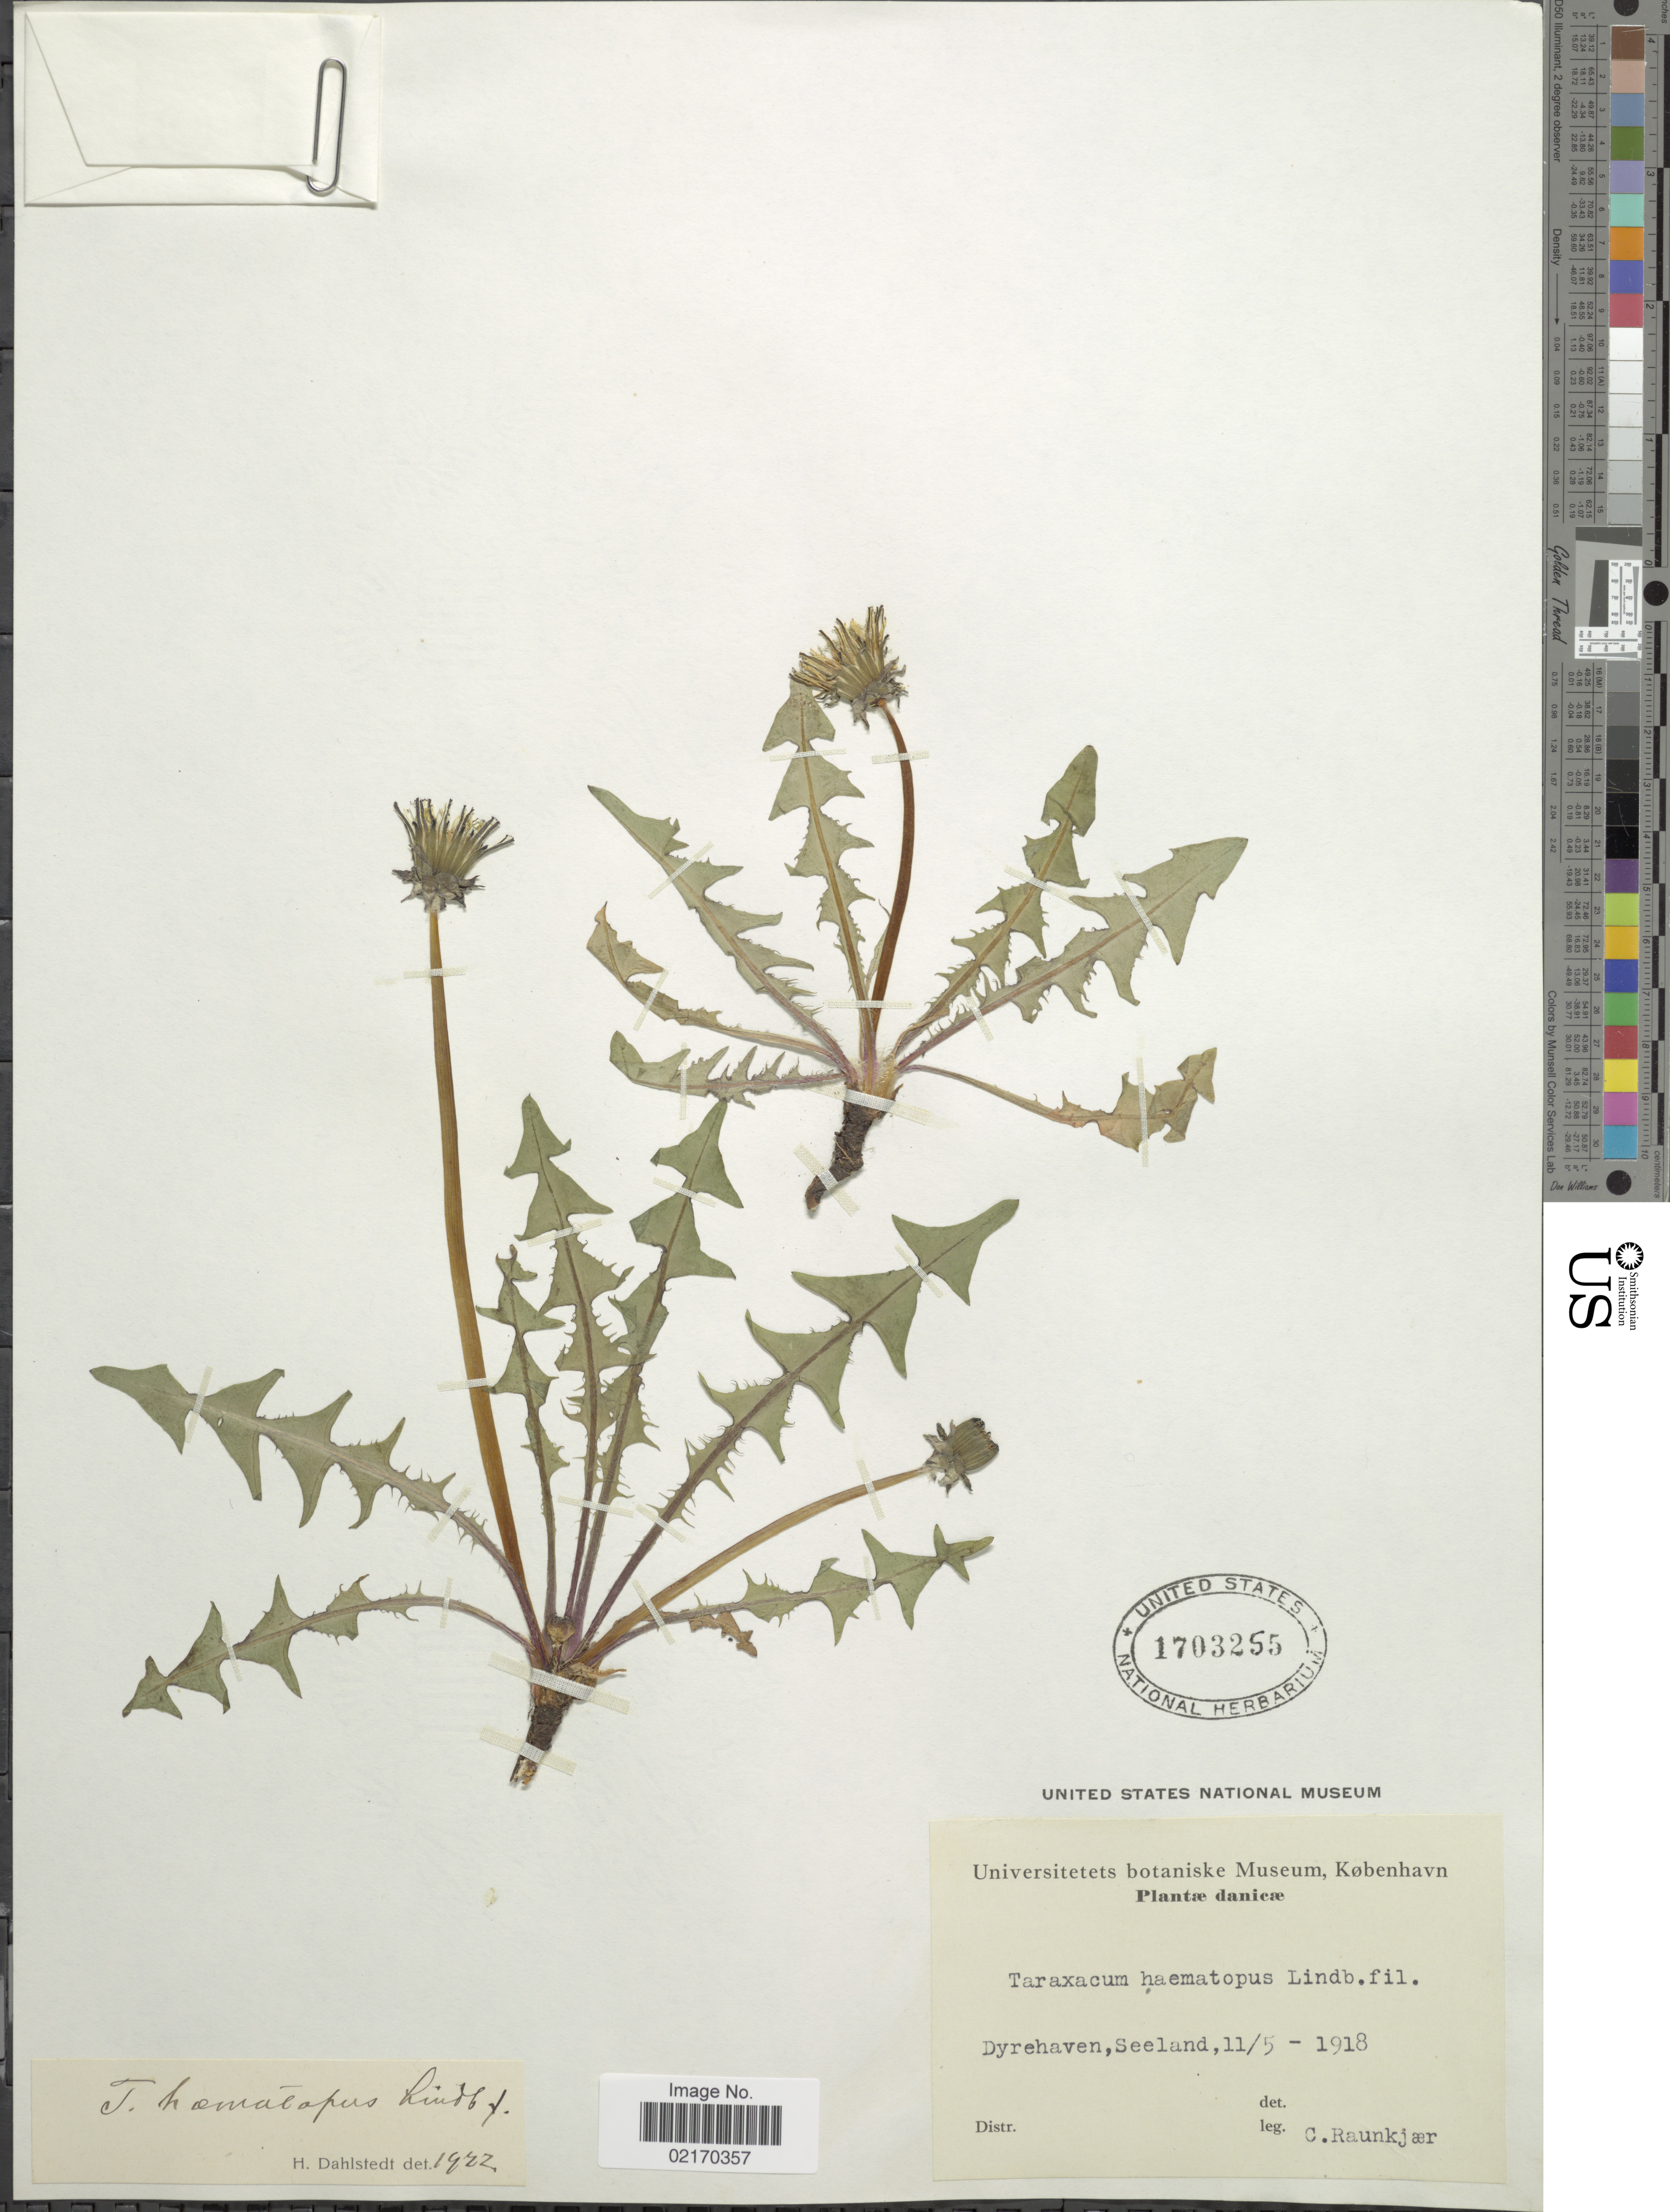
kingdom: Plantae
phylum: Tracheophyta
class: Magnoliopsida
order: Asterales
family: Asteraceae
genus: Taraxacum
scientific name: Taraxacum haematopus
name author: H. Lindb.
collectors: C. Raunkiær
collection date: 1918-05-11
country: Denmark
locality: Danicae. Dyrehaven, Seeland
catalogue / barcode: US 1703255